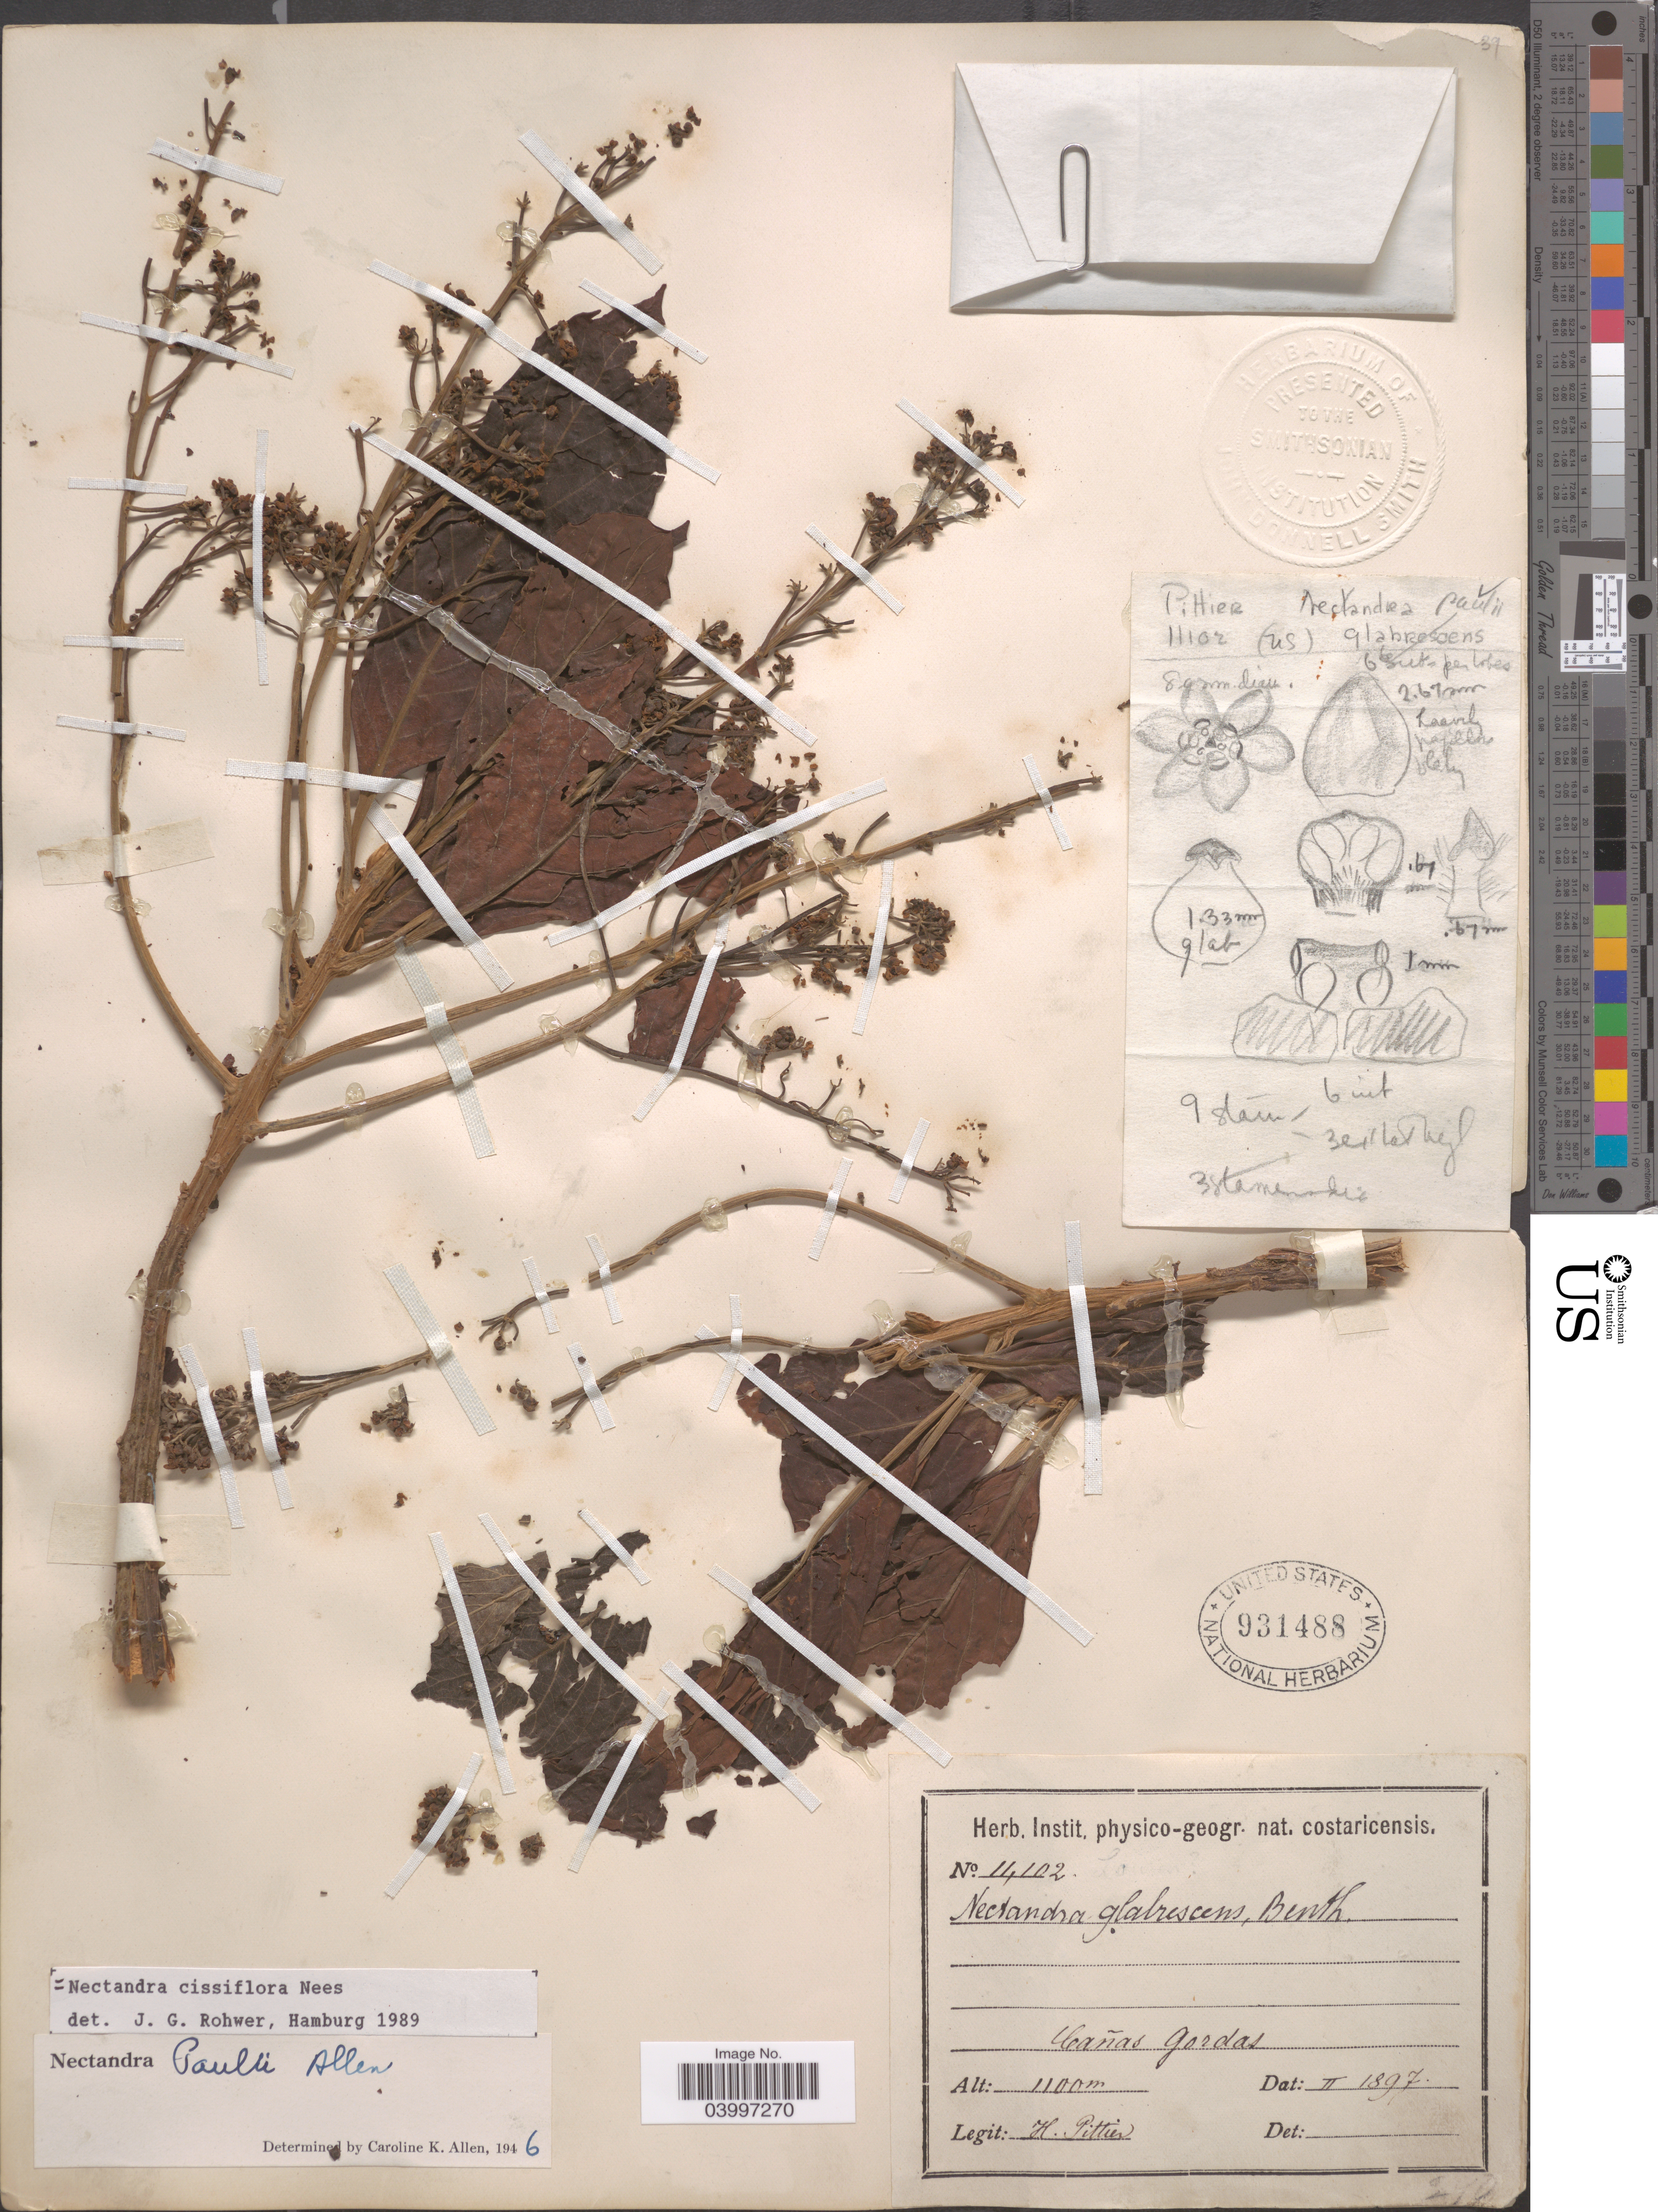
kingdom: Plantae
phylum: Tracheophyta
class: Magnoliopsida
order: Laurales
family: Lauraceae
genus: Nectandra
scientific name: Nectandra cissiflora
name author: Nees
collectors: H. F. Pittier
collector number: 14102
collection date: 1897-02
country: Costa Rica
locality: Cañas Gordas.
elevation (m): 1100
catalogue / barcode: US 931488